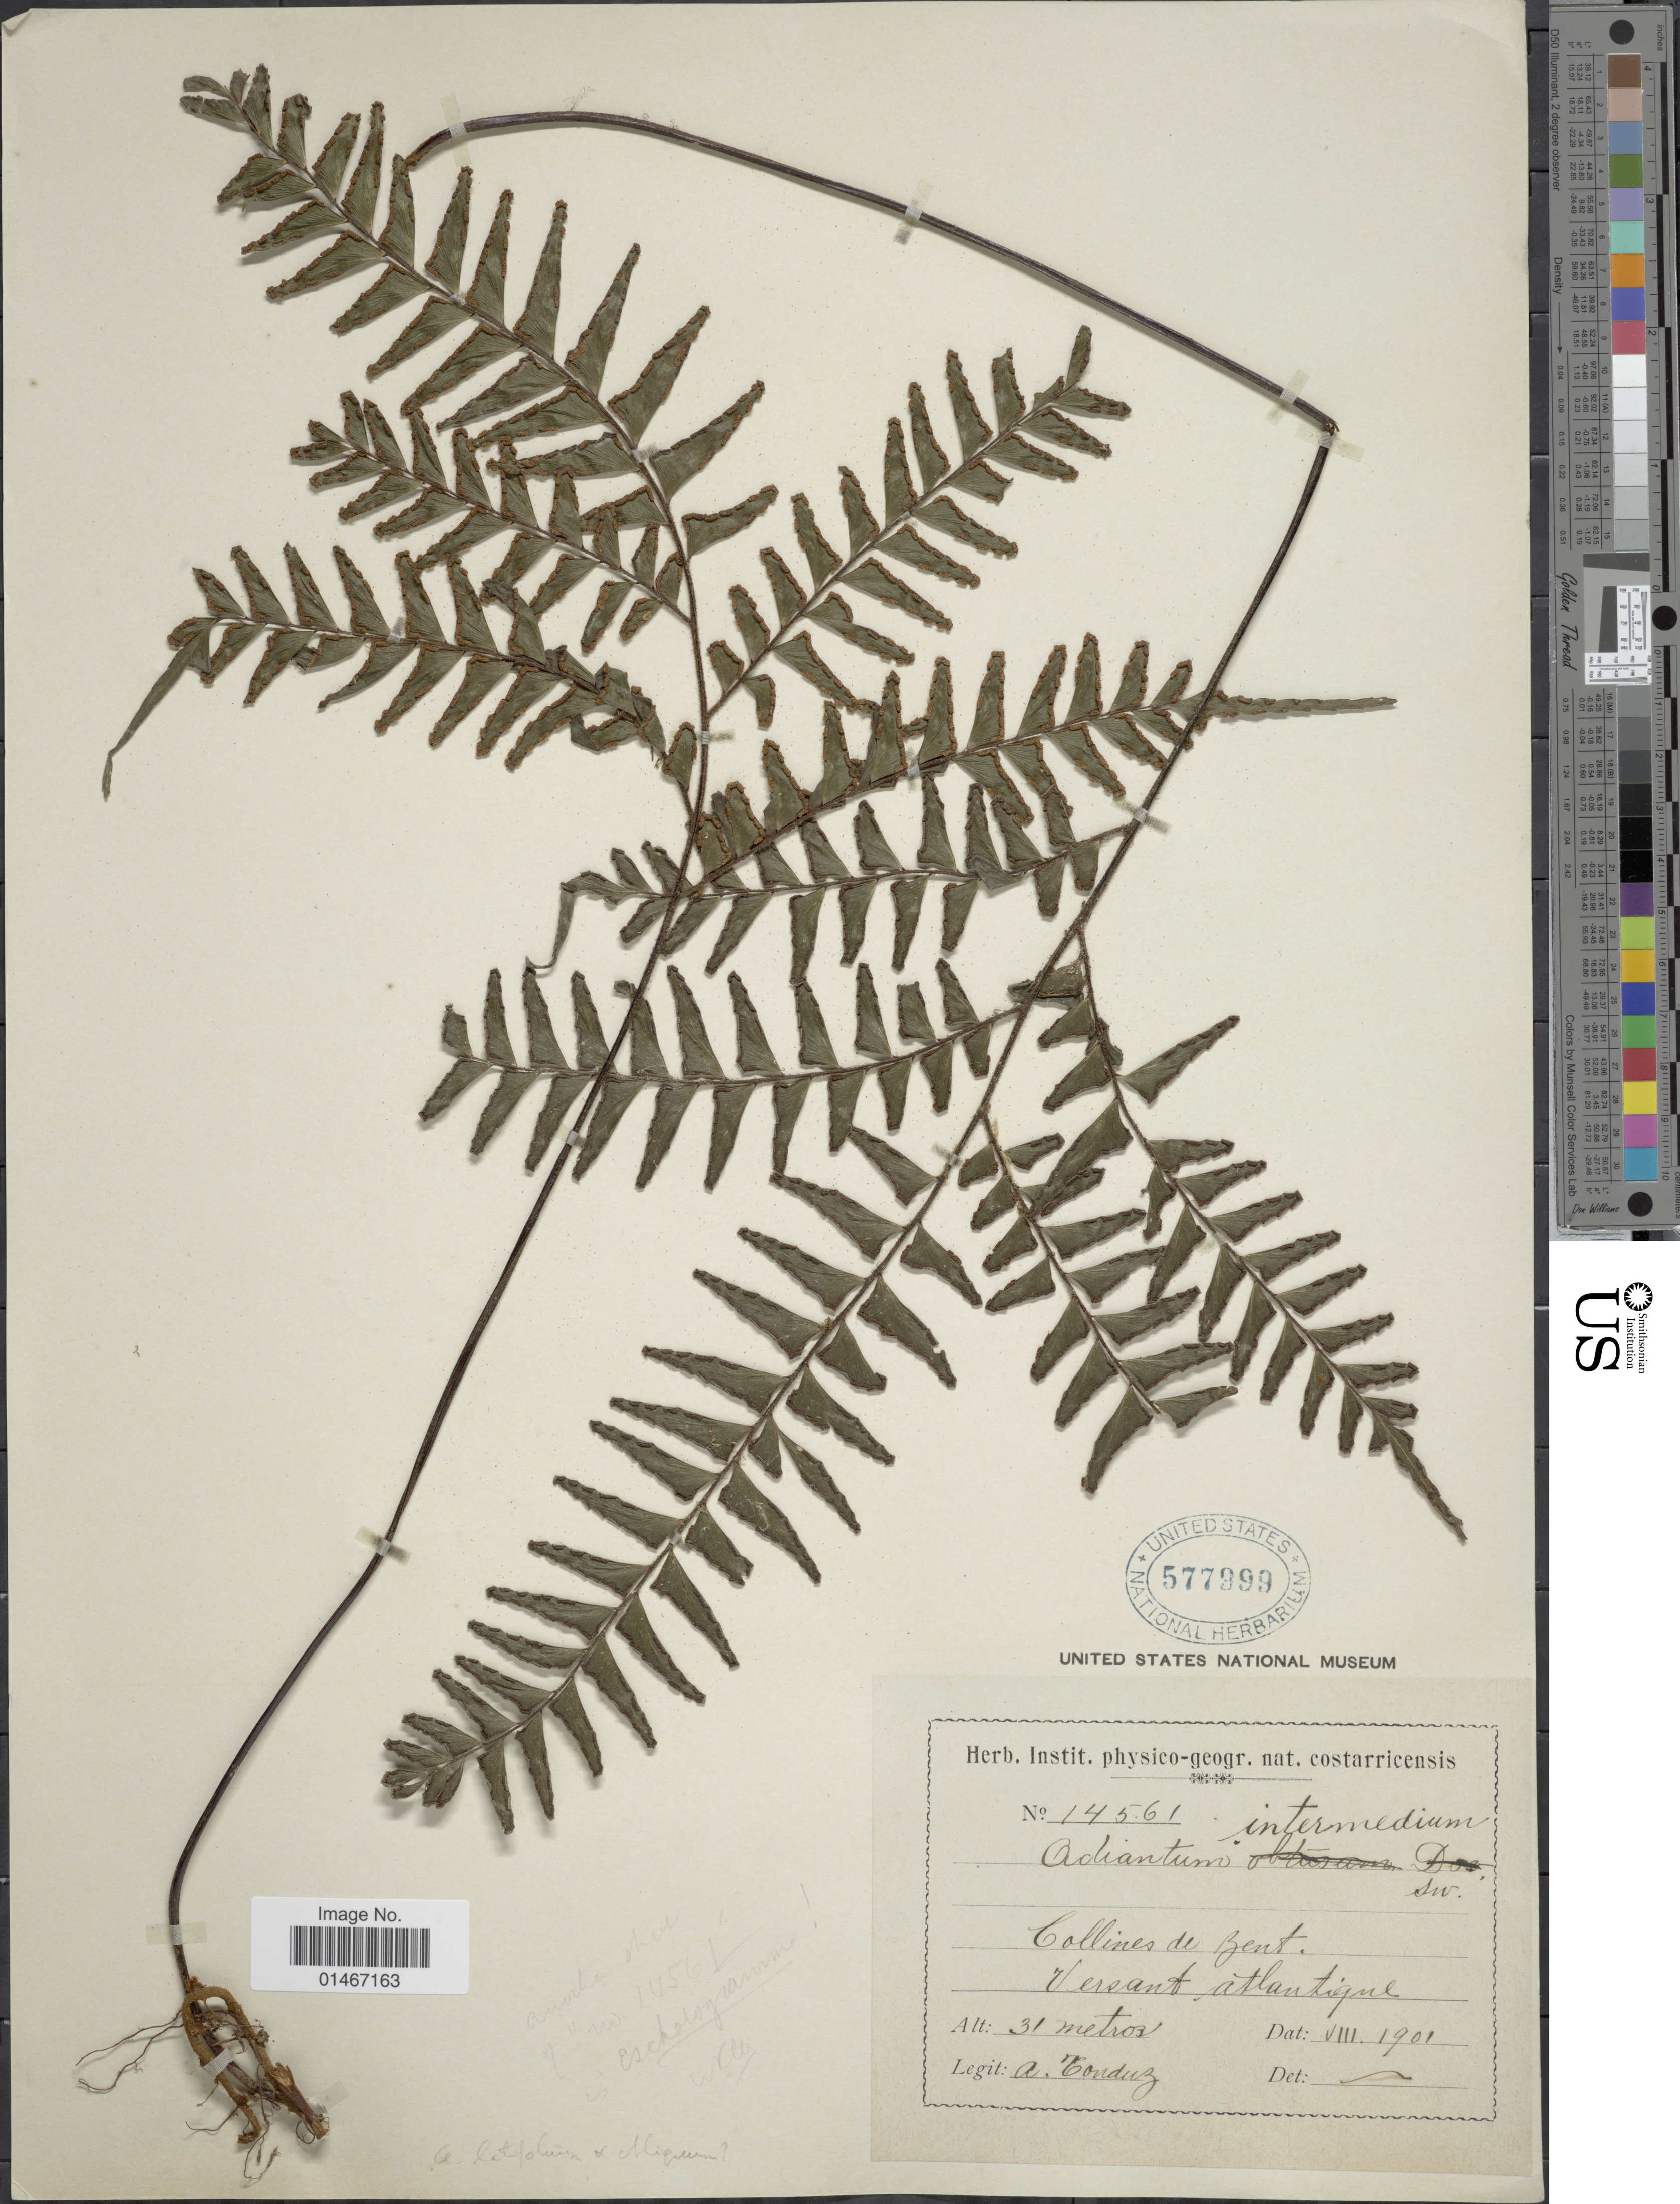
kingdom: Plantae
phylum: Tracheophyta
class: Polypodiopsida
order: Polypodiales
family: Pteridaceae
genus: Adiantum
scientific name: Adiantum latifolium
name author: Lam.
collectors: A. Tonduz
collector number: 14561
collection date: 1901-08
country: Costa Rica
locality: Collines de Bent. Versant Atlantique.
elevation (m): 31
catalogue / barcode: US 577999